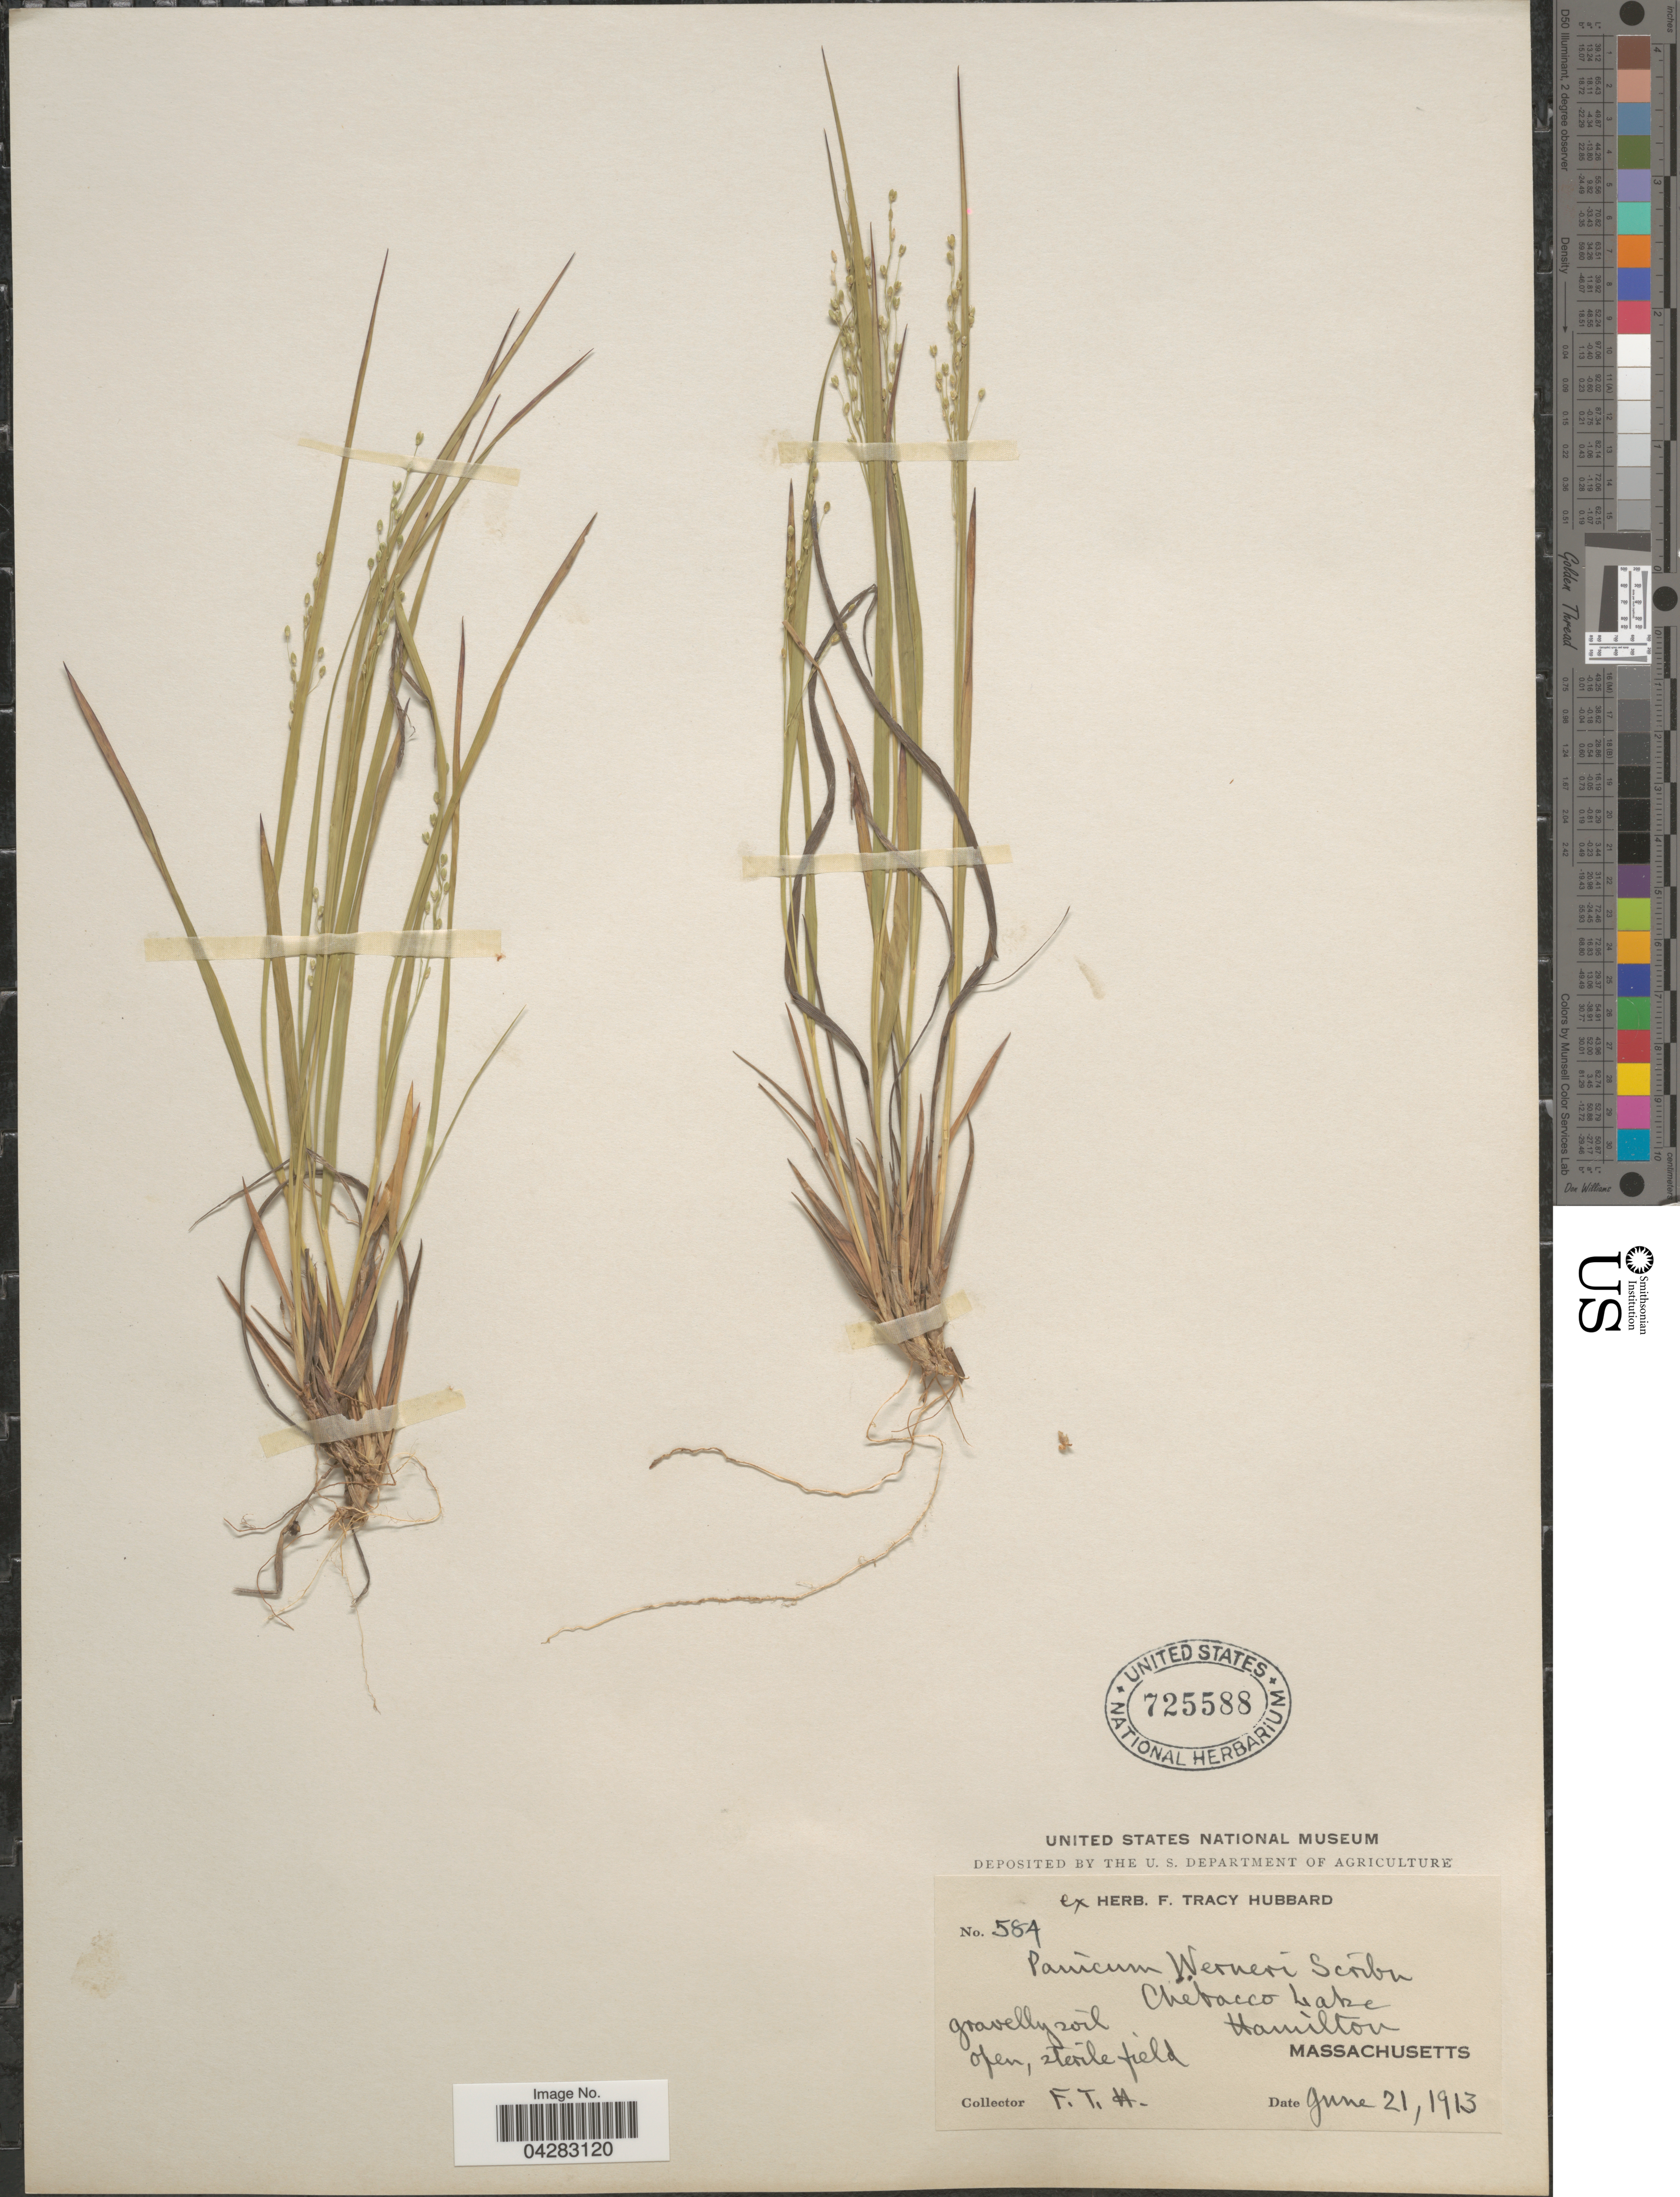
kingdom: Plantae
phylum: Tracheophyta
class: Liliopsida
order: Poales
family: Poaceae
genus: Dichanthelium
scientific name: Dichanthelium linearifolium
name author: (Scribn.) Gould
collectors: F. T. Hubbard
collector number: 584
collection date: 1913-06-21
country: United States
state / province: Massachusetts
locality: Gravelly soil. Open, sterile field. Chebacco Lake. Hamilton.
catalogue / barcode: US 725588